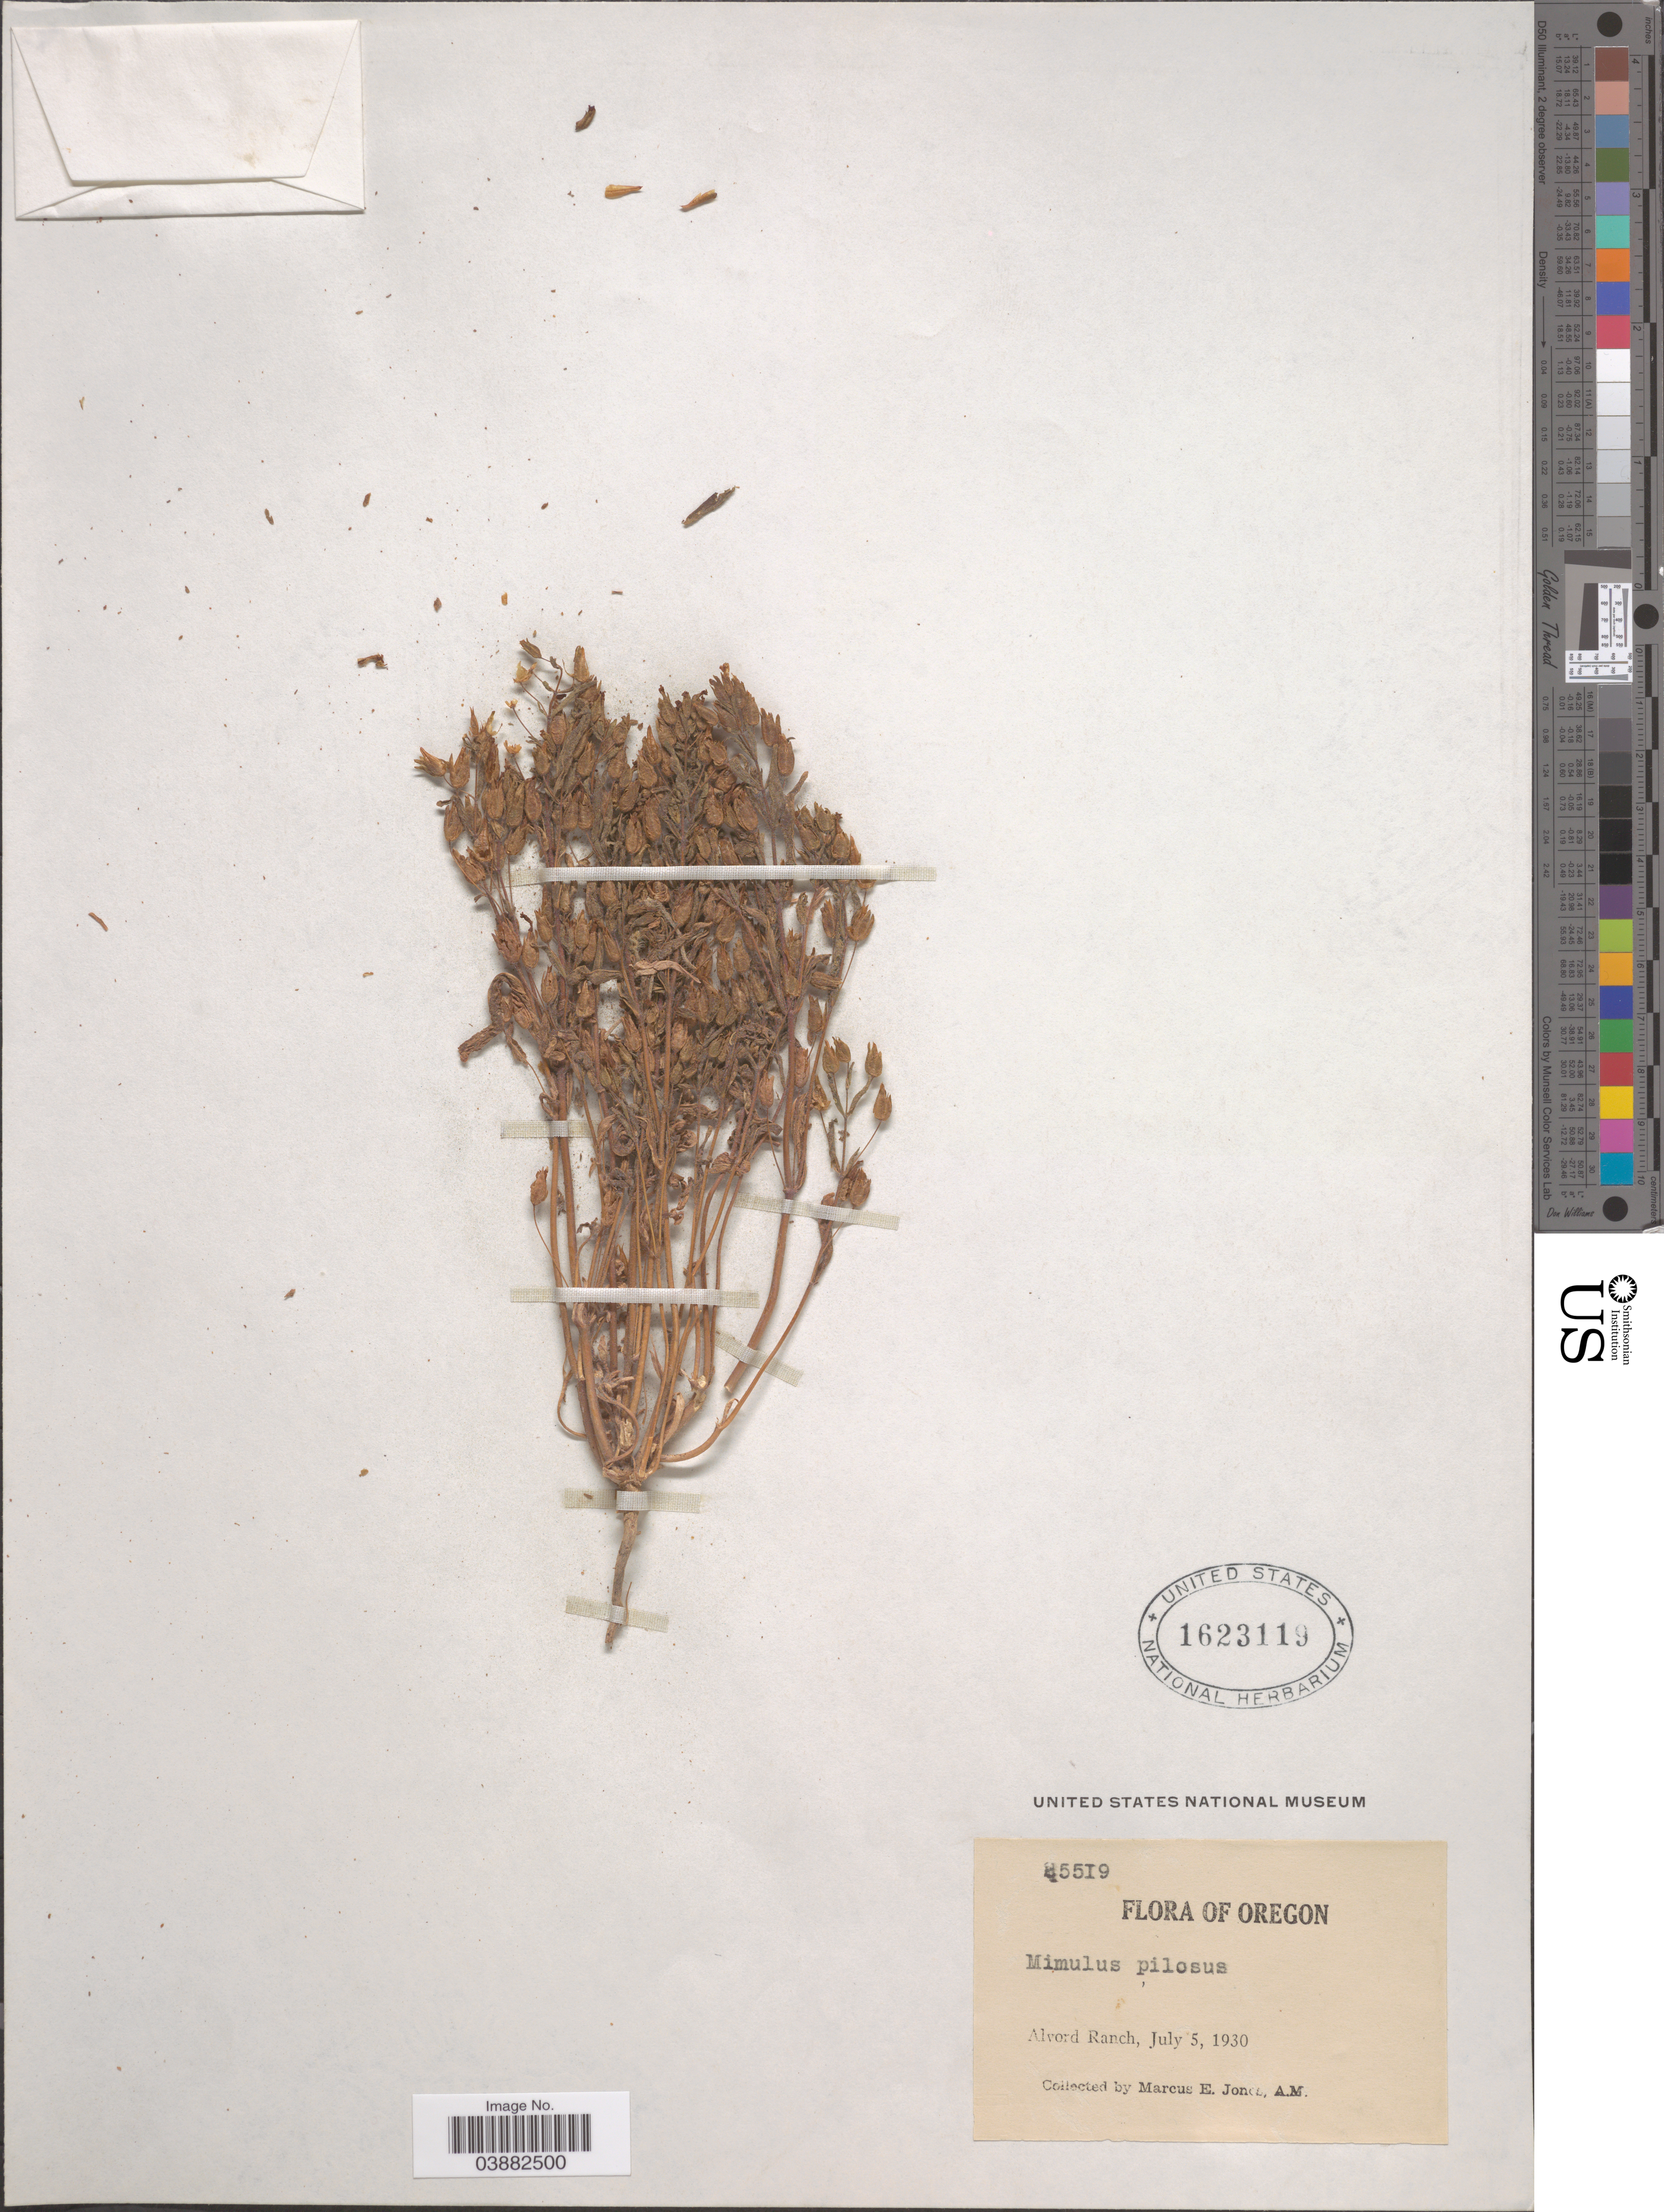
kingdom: Plantae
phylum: Tracheophyta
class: Magnoliopsida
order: Lamiales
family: Phrymaceae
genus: Mimulus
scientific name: Mimulus pilosus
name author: (Benth.) S. Watson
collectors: M. E. Jones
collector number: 25519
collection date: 1930-07-05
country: United States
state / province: Oregon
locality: Alvord Ranch.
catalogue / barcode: US 1623119